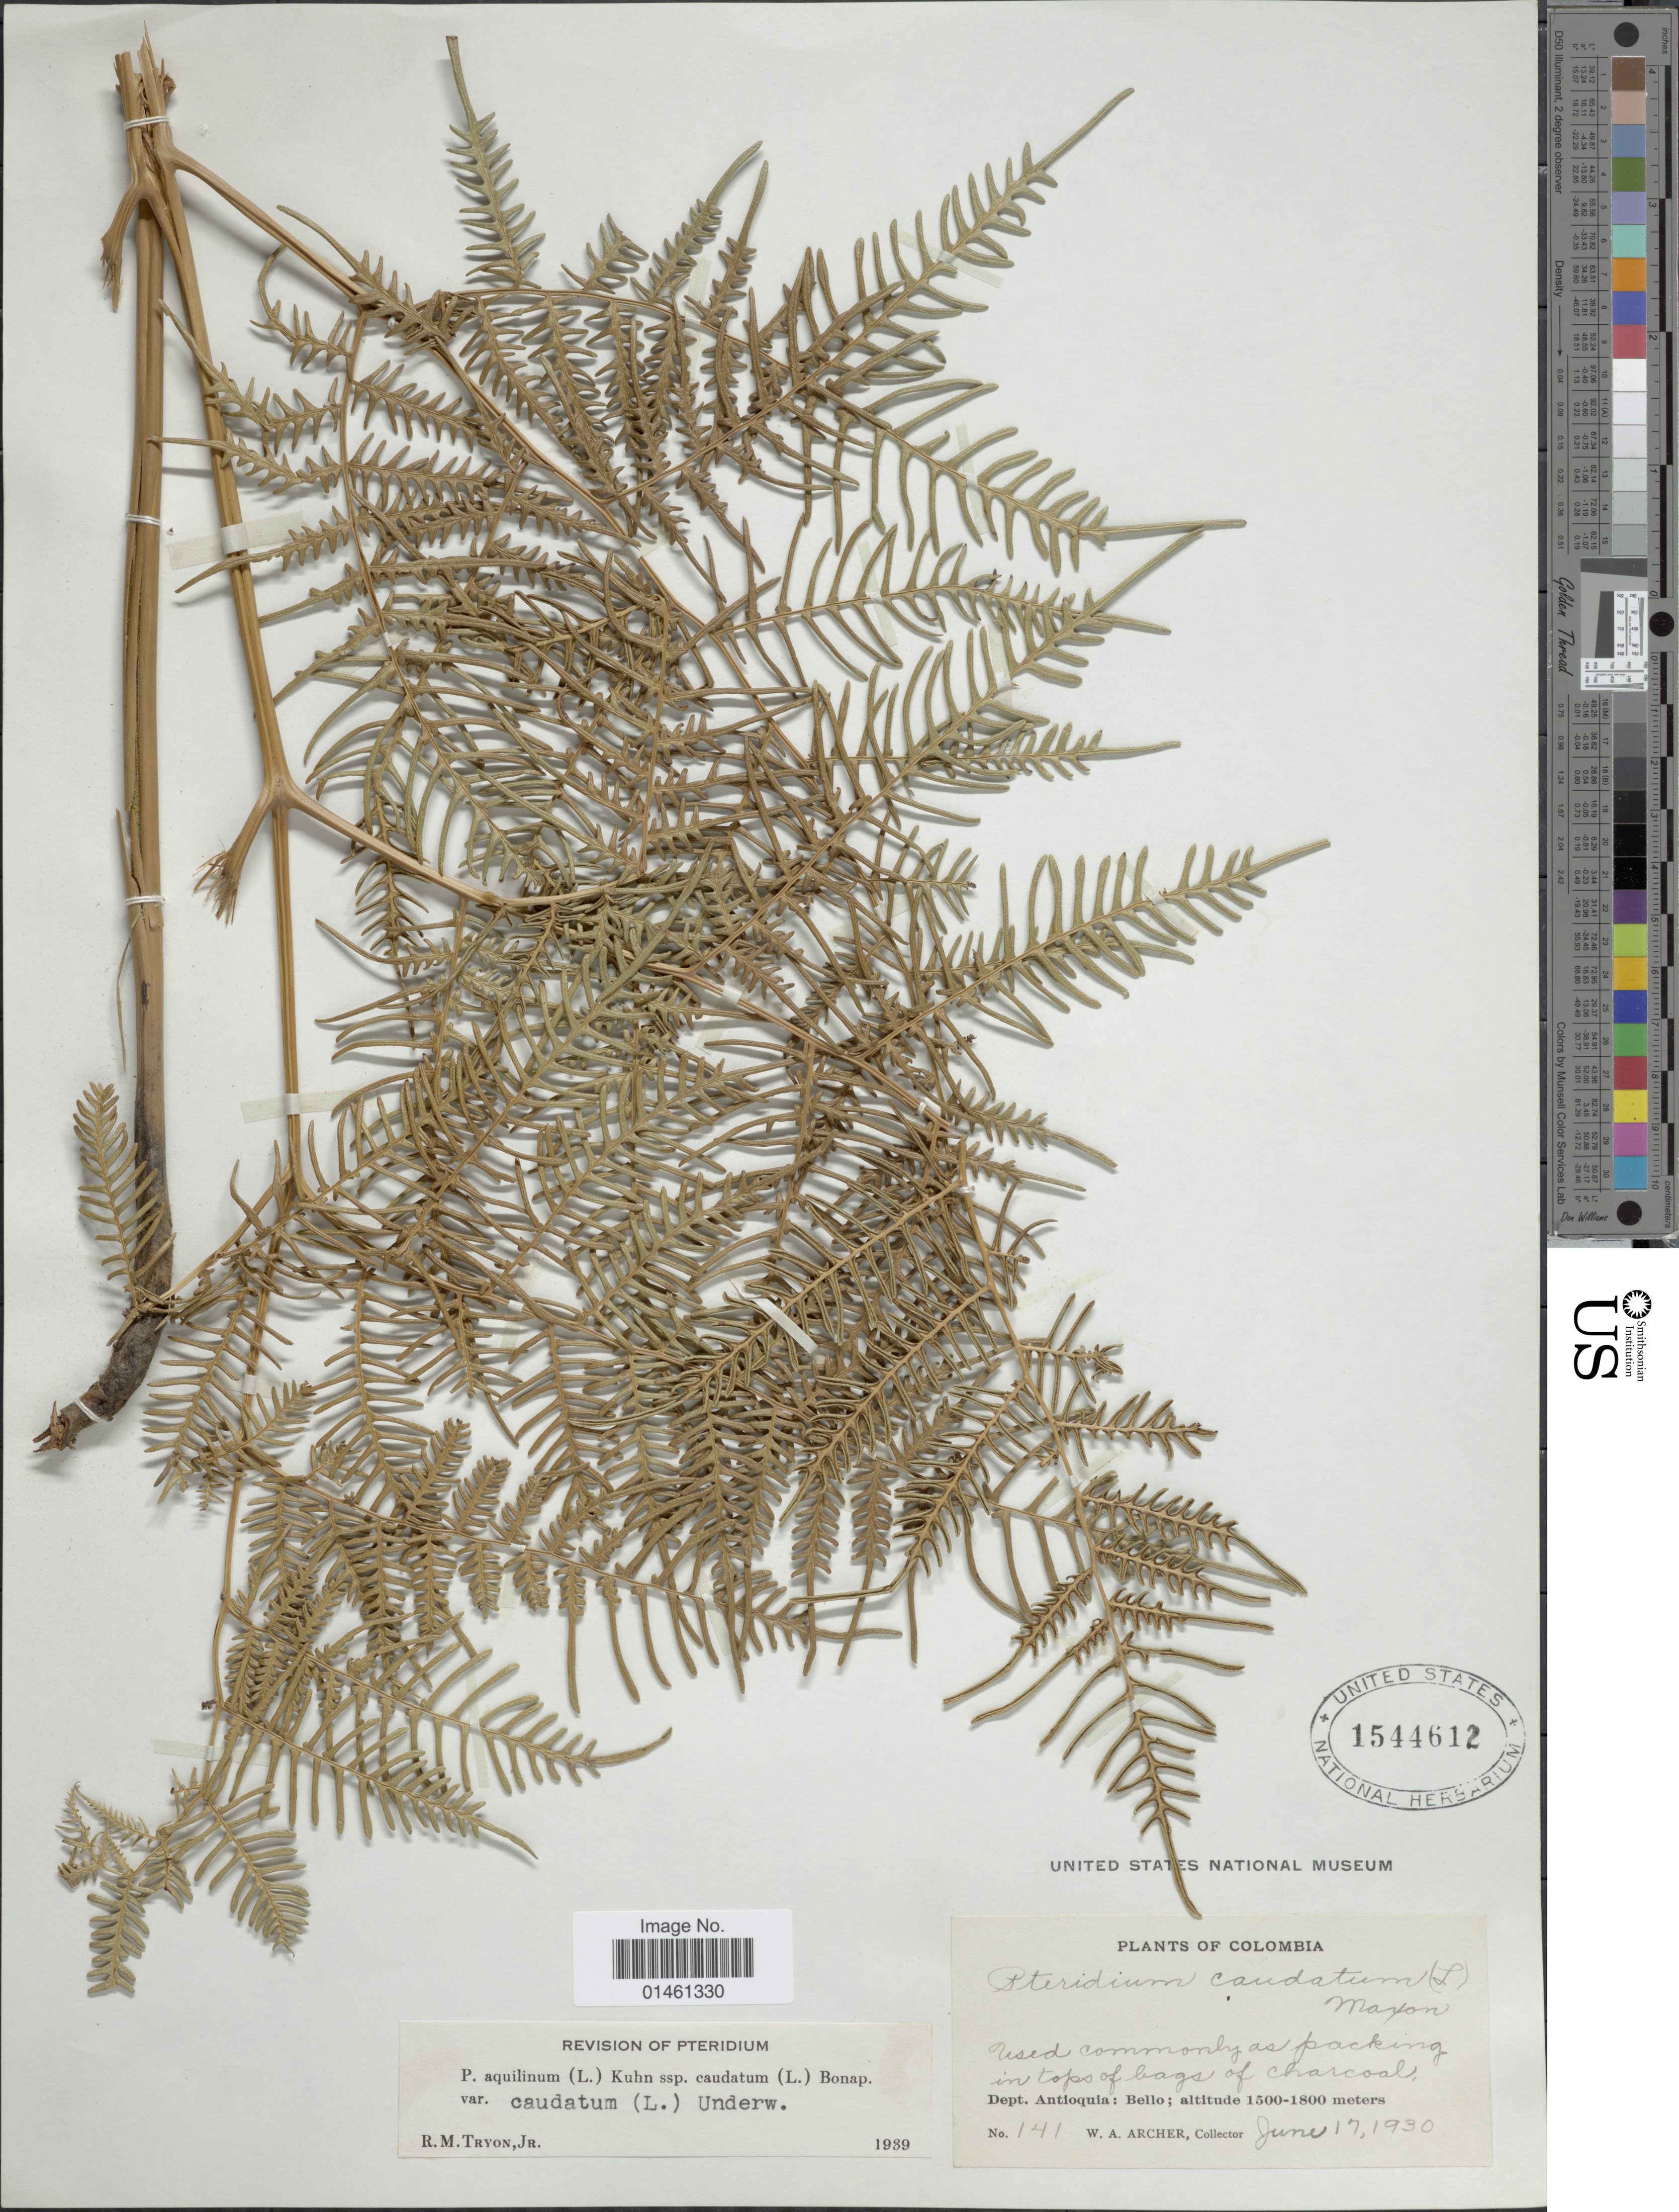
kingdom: Plantae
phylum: Tracheophyta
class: Polypodiopsida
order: Polypodiales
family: Dennstaedtiaceae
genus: Pteridium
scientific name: Pteridium caudatum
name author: (L.) Maxon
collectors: W. A. Archer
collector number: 141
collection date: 1930-06-17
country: Colombia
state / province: Antioquia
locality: Dept. Antioquia: Bello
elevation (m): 1500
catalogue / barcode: US 1544612